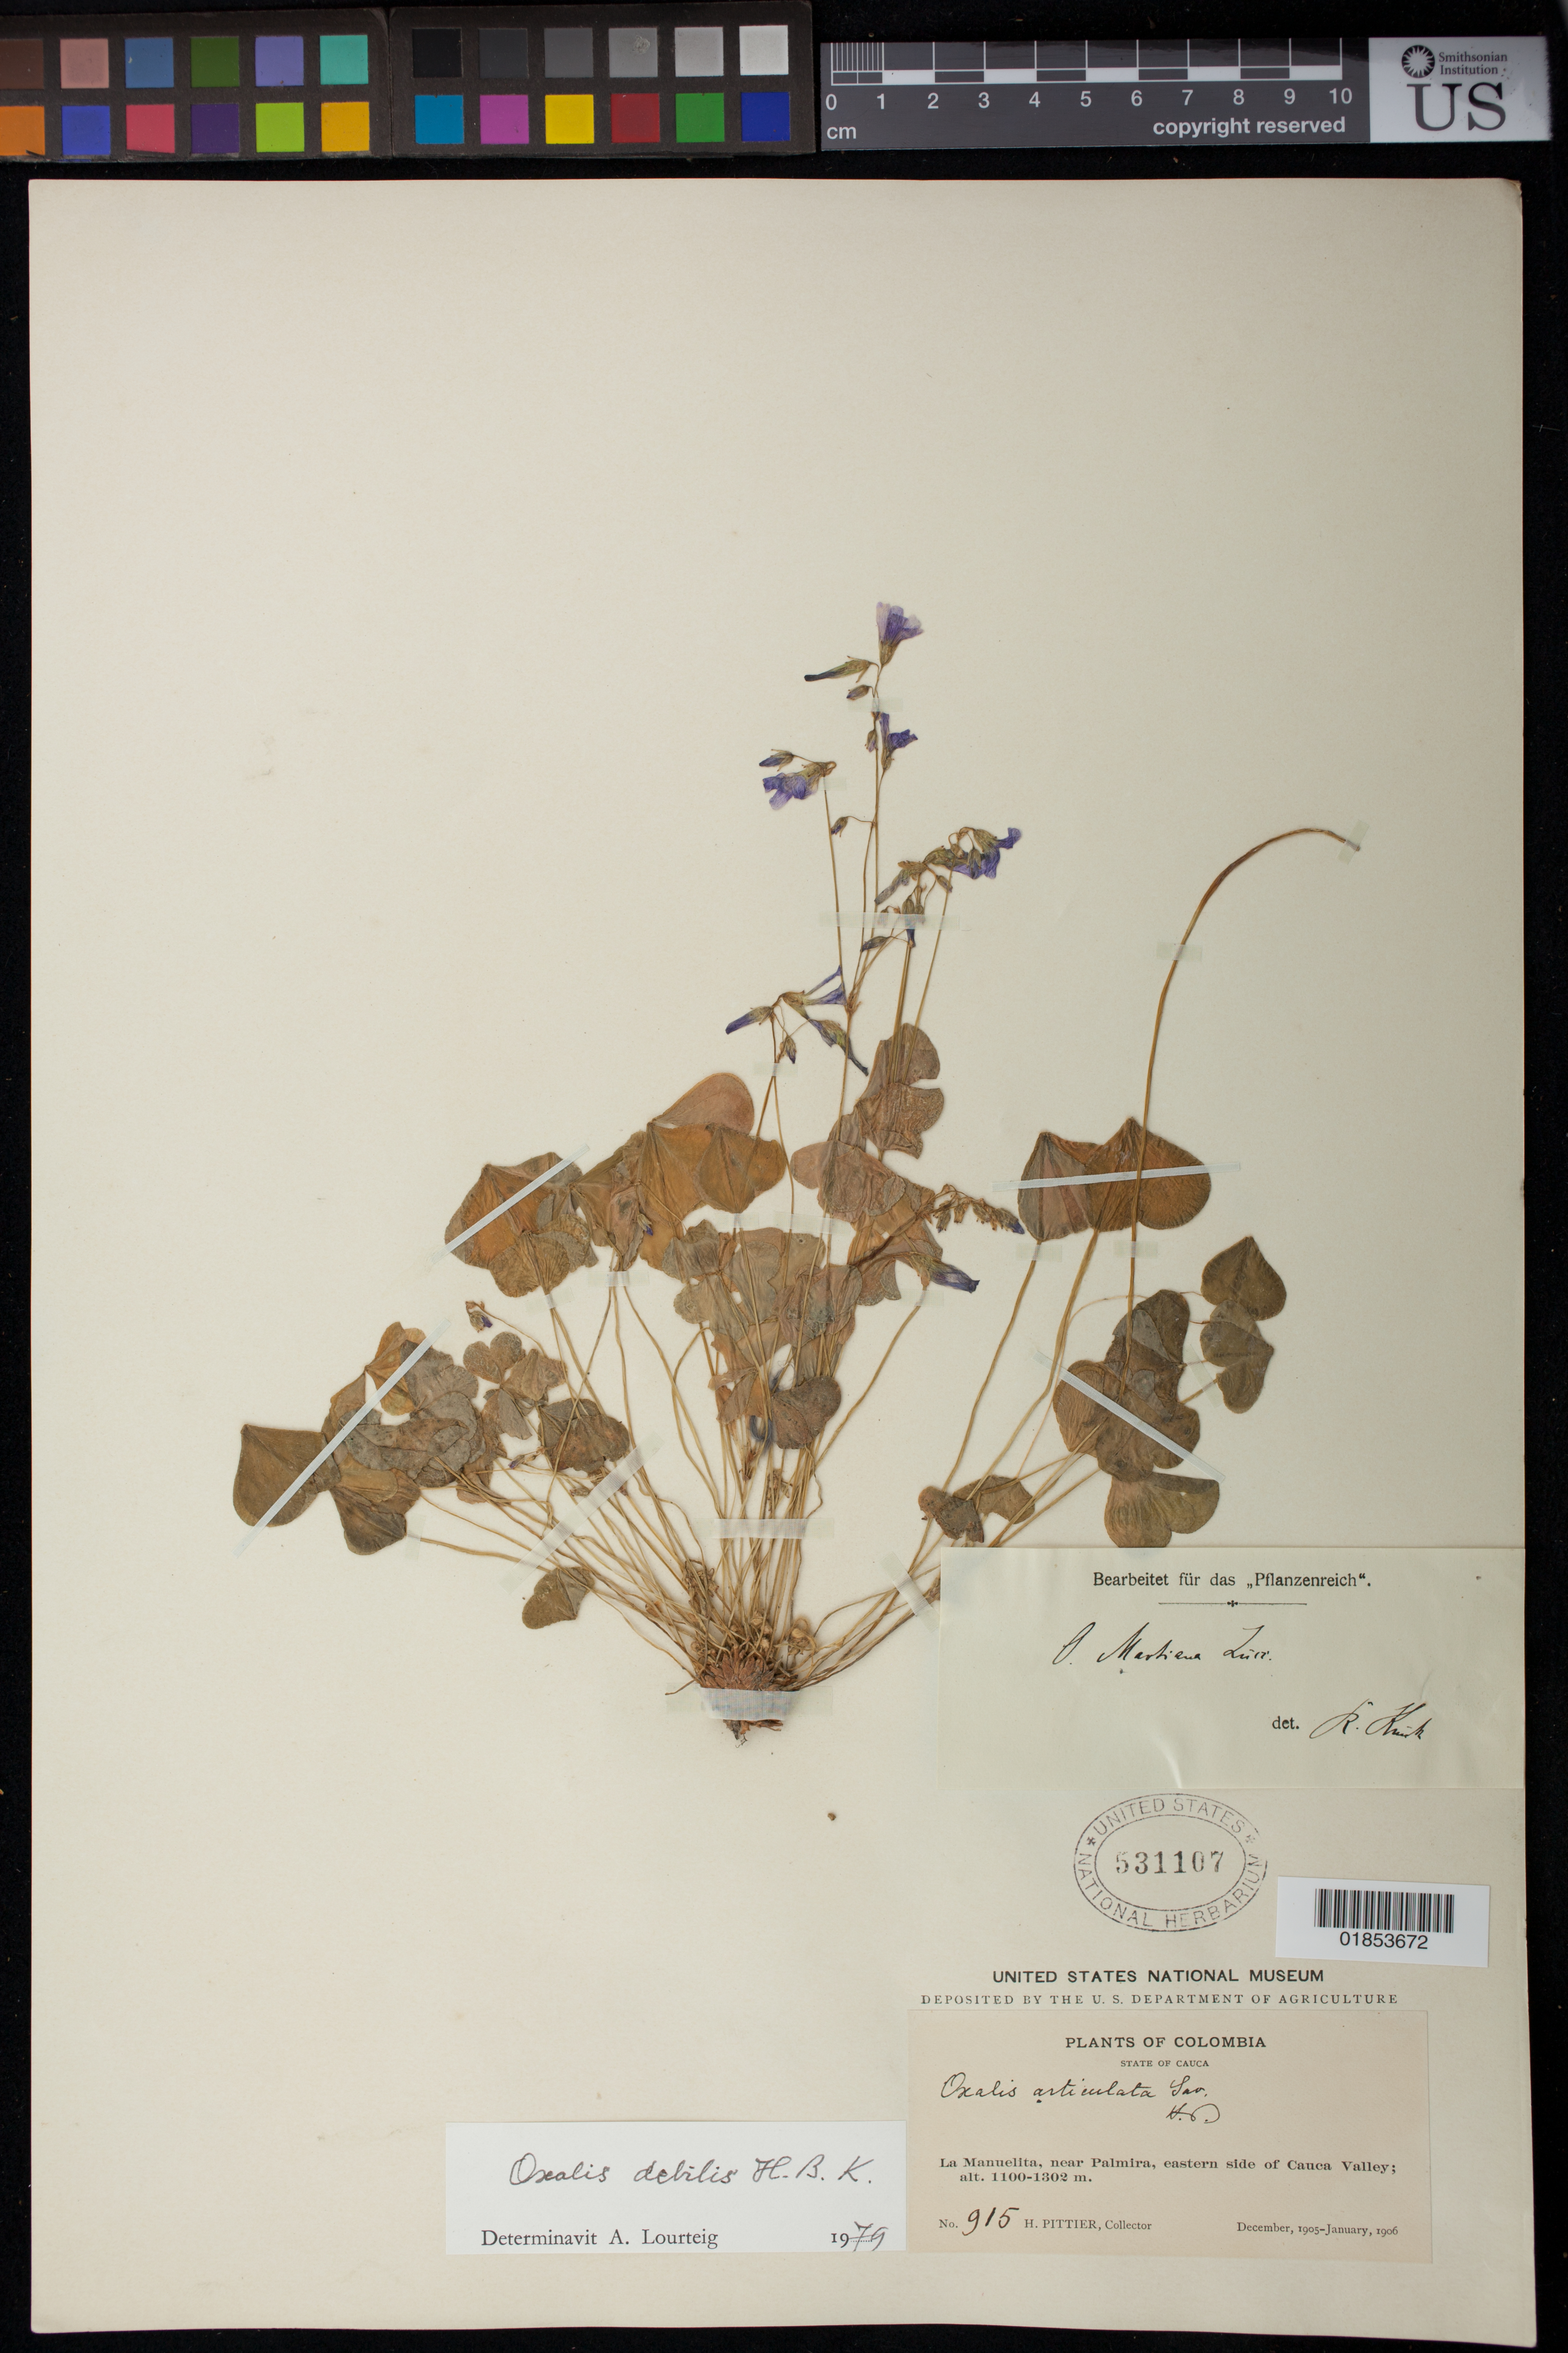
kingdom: Plantae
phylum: Tracheophyta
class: Magnoliopsida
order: Oxalidales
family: Oxalidaceae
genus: Oxalis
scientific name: Oxalis debilis var. debilis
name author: Kunth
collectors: H. F. Pittier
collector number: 915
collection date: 1906-01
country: Colombia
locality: La Manuelita, near Palmira, eastern side of Cauca Valley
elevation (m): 1100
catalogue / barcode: US 531107